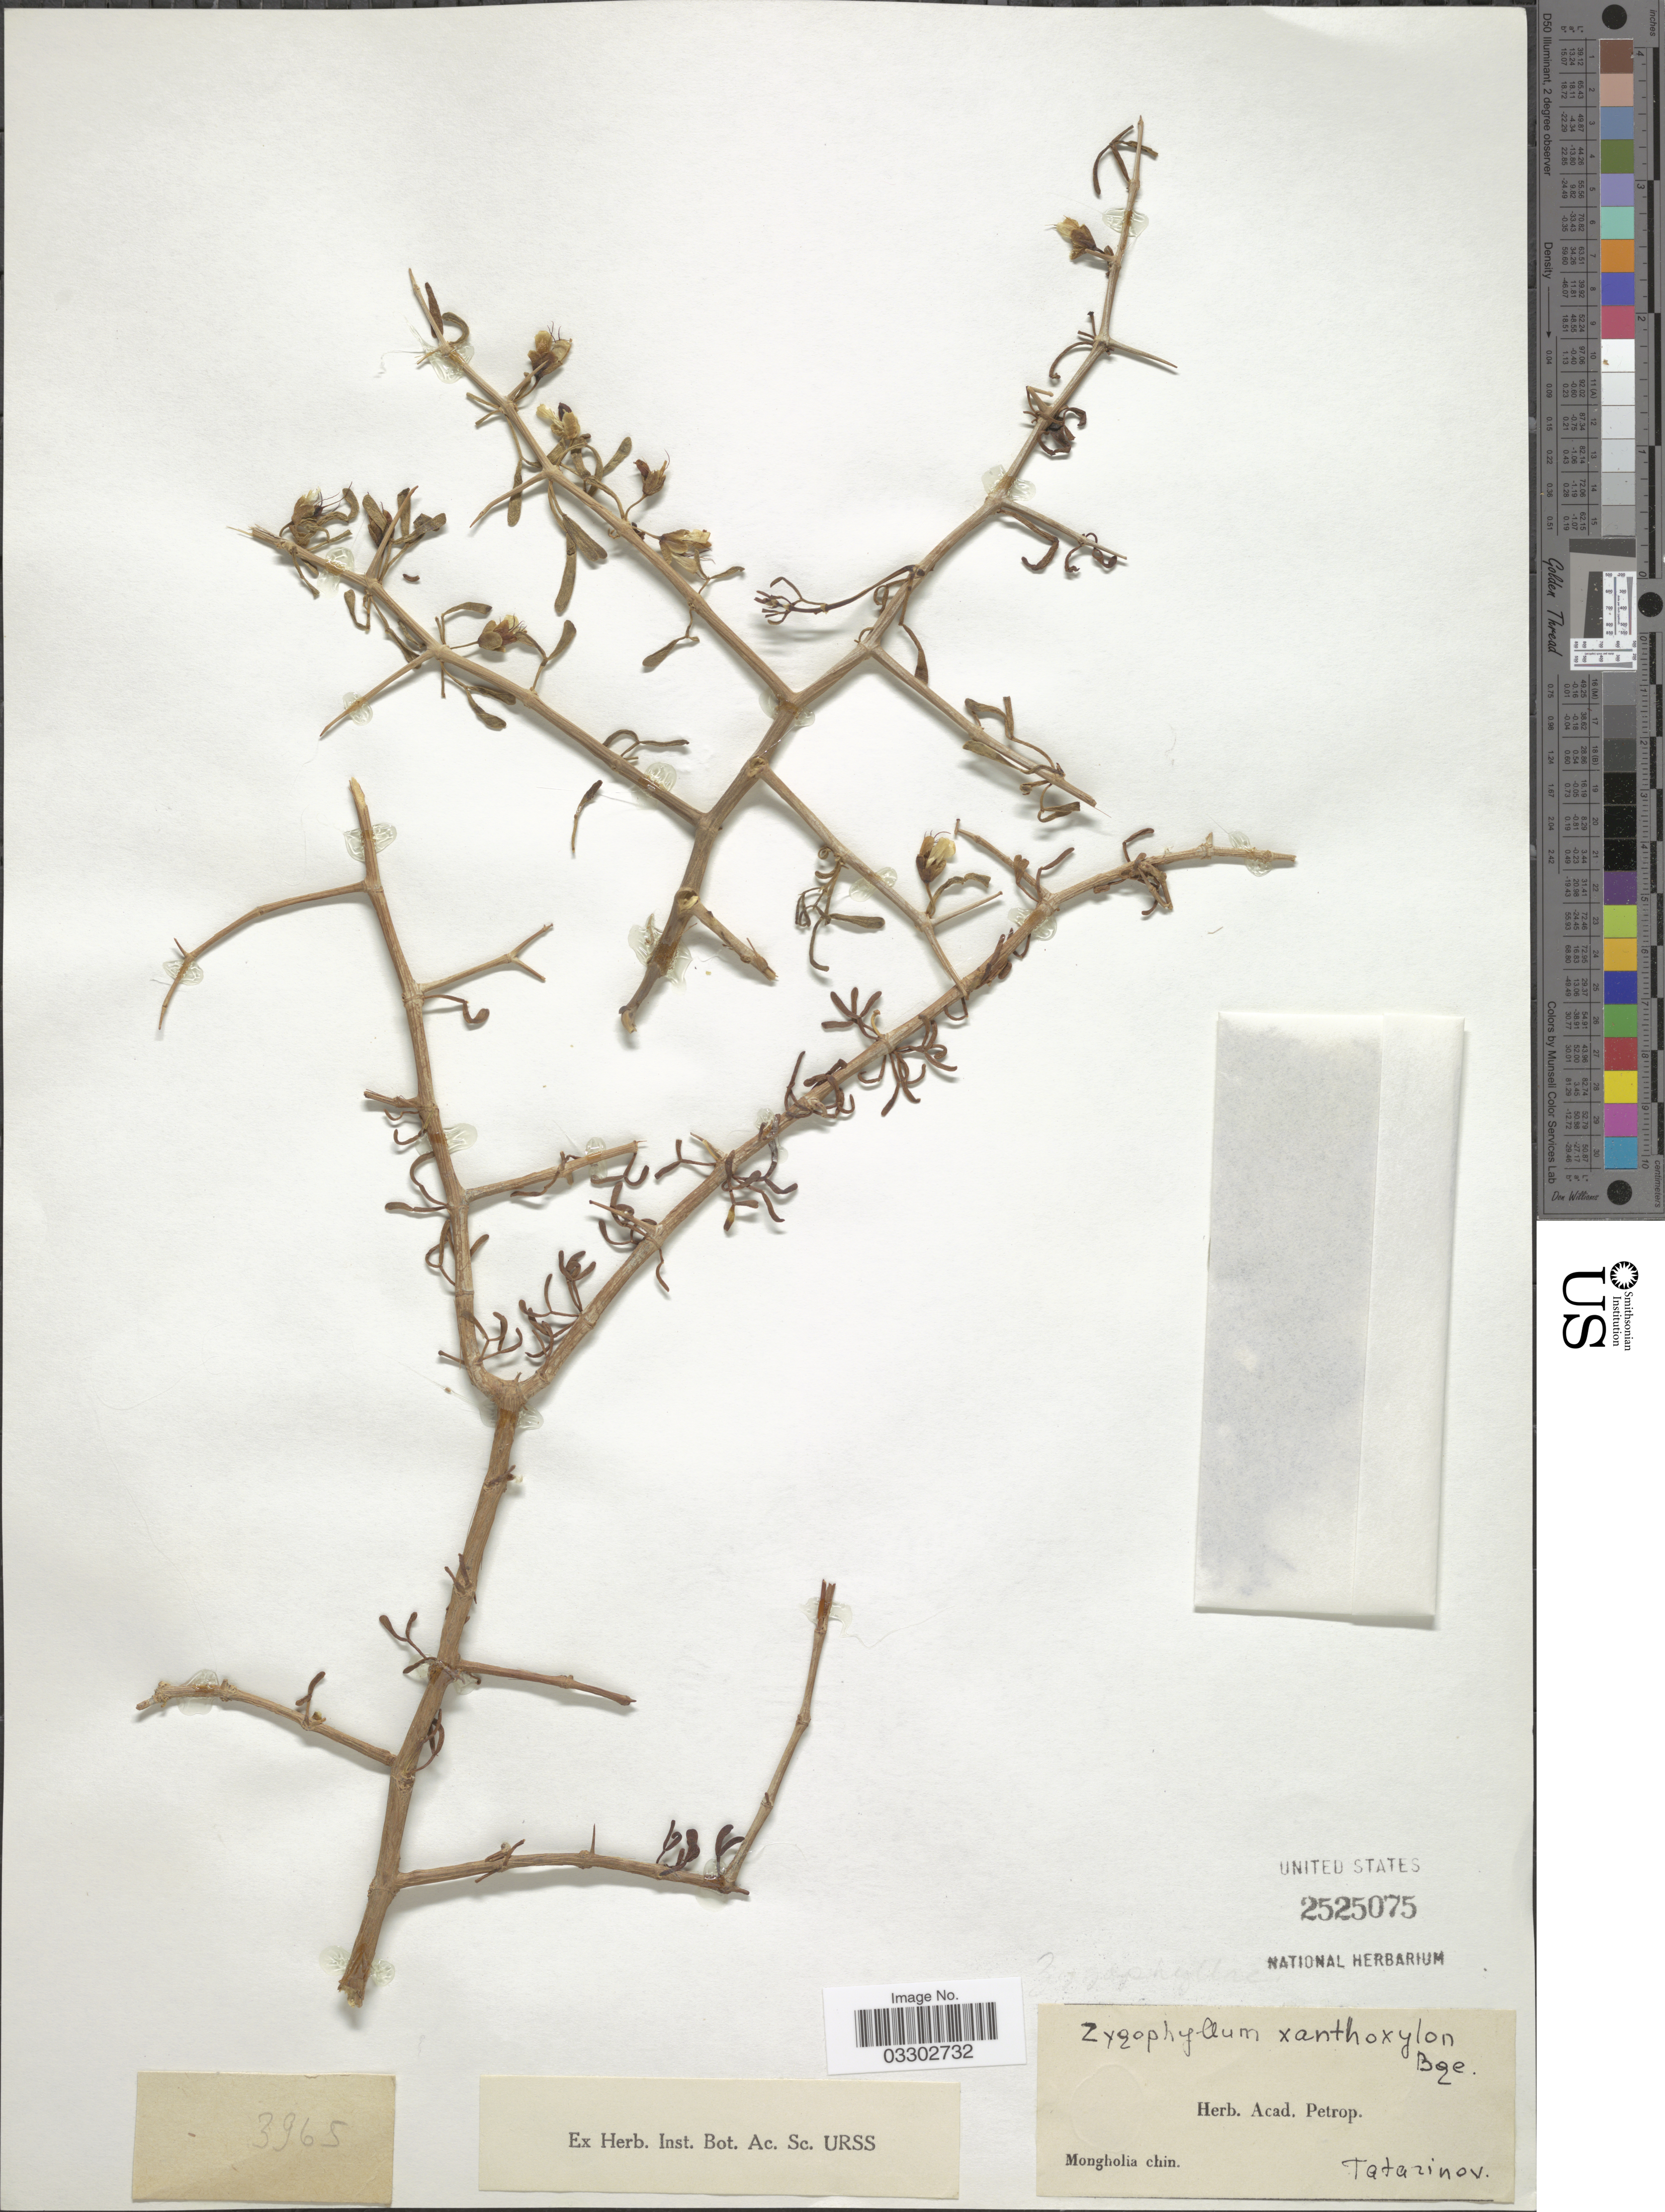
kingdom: Plantae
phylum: Tracheophyta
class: Magnoliopsida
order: Zygophyllales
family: Zygophyllaceae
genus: Zygophyllum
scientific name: Zygophyllum xanthoxylum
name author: Engl.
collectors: -. Tatarinow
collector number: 3965?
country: China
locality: Mongholia chin.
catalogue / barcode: US 2525075